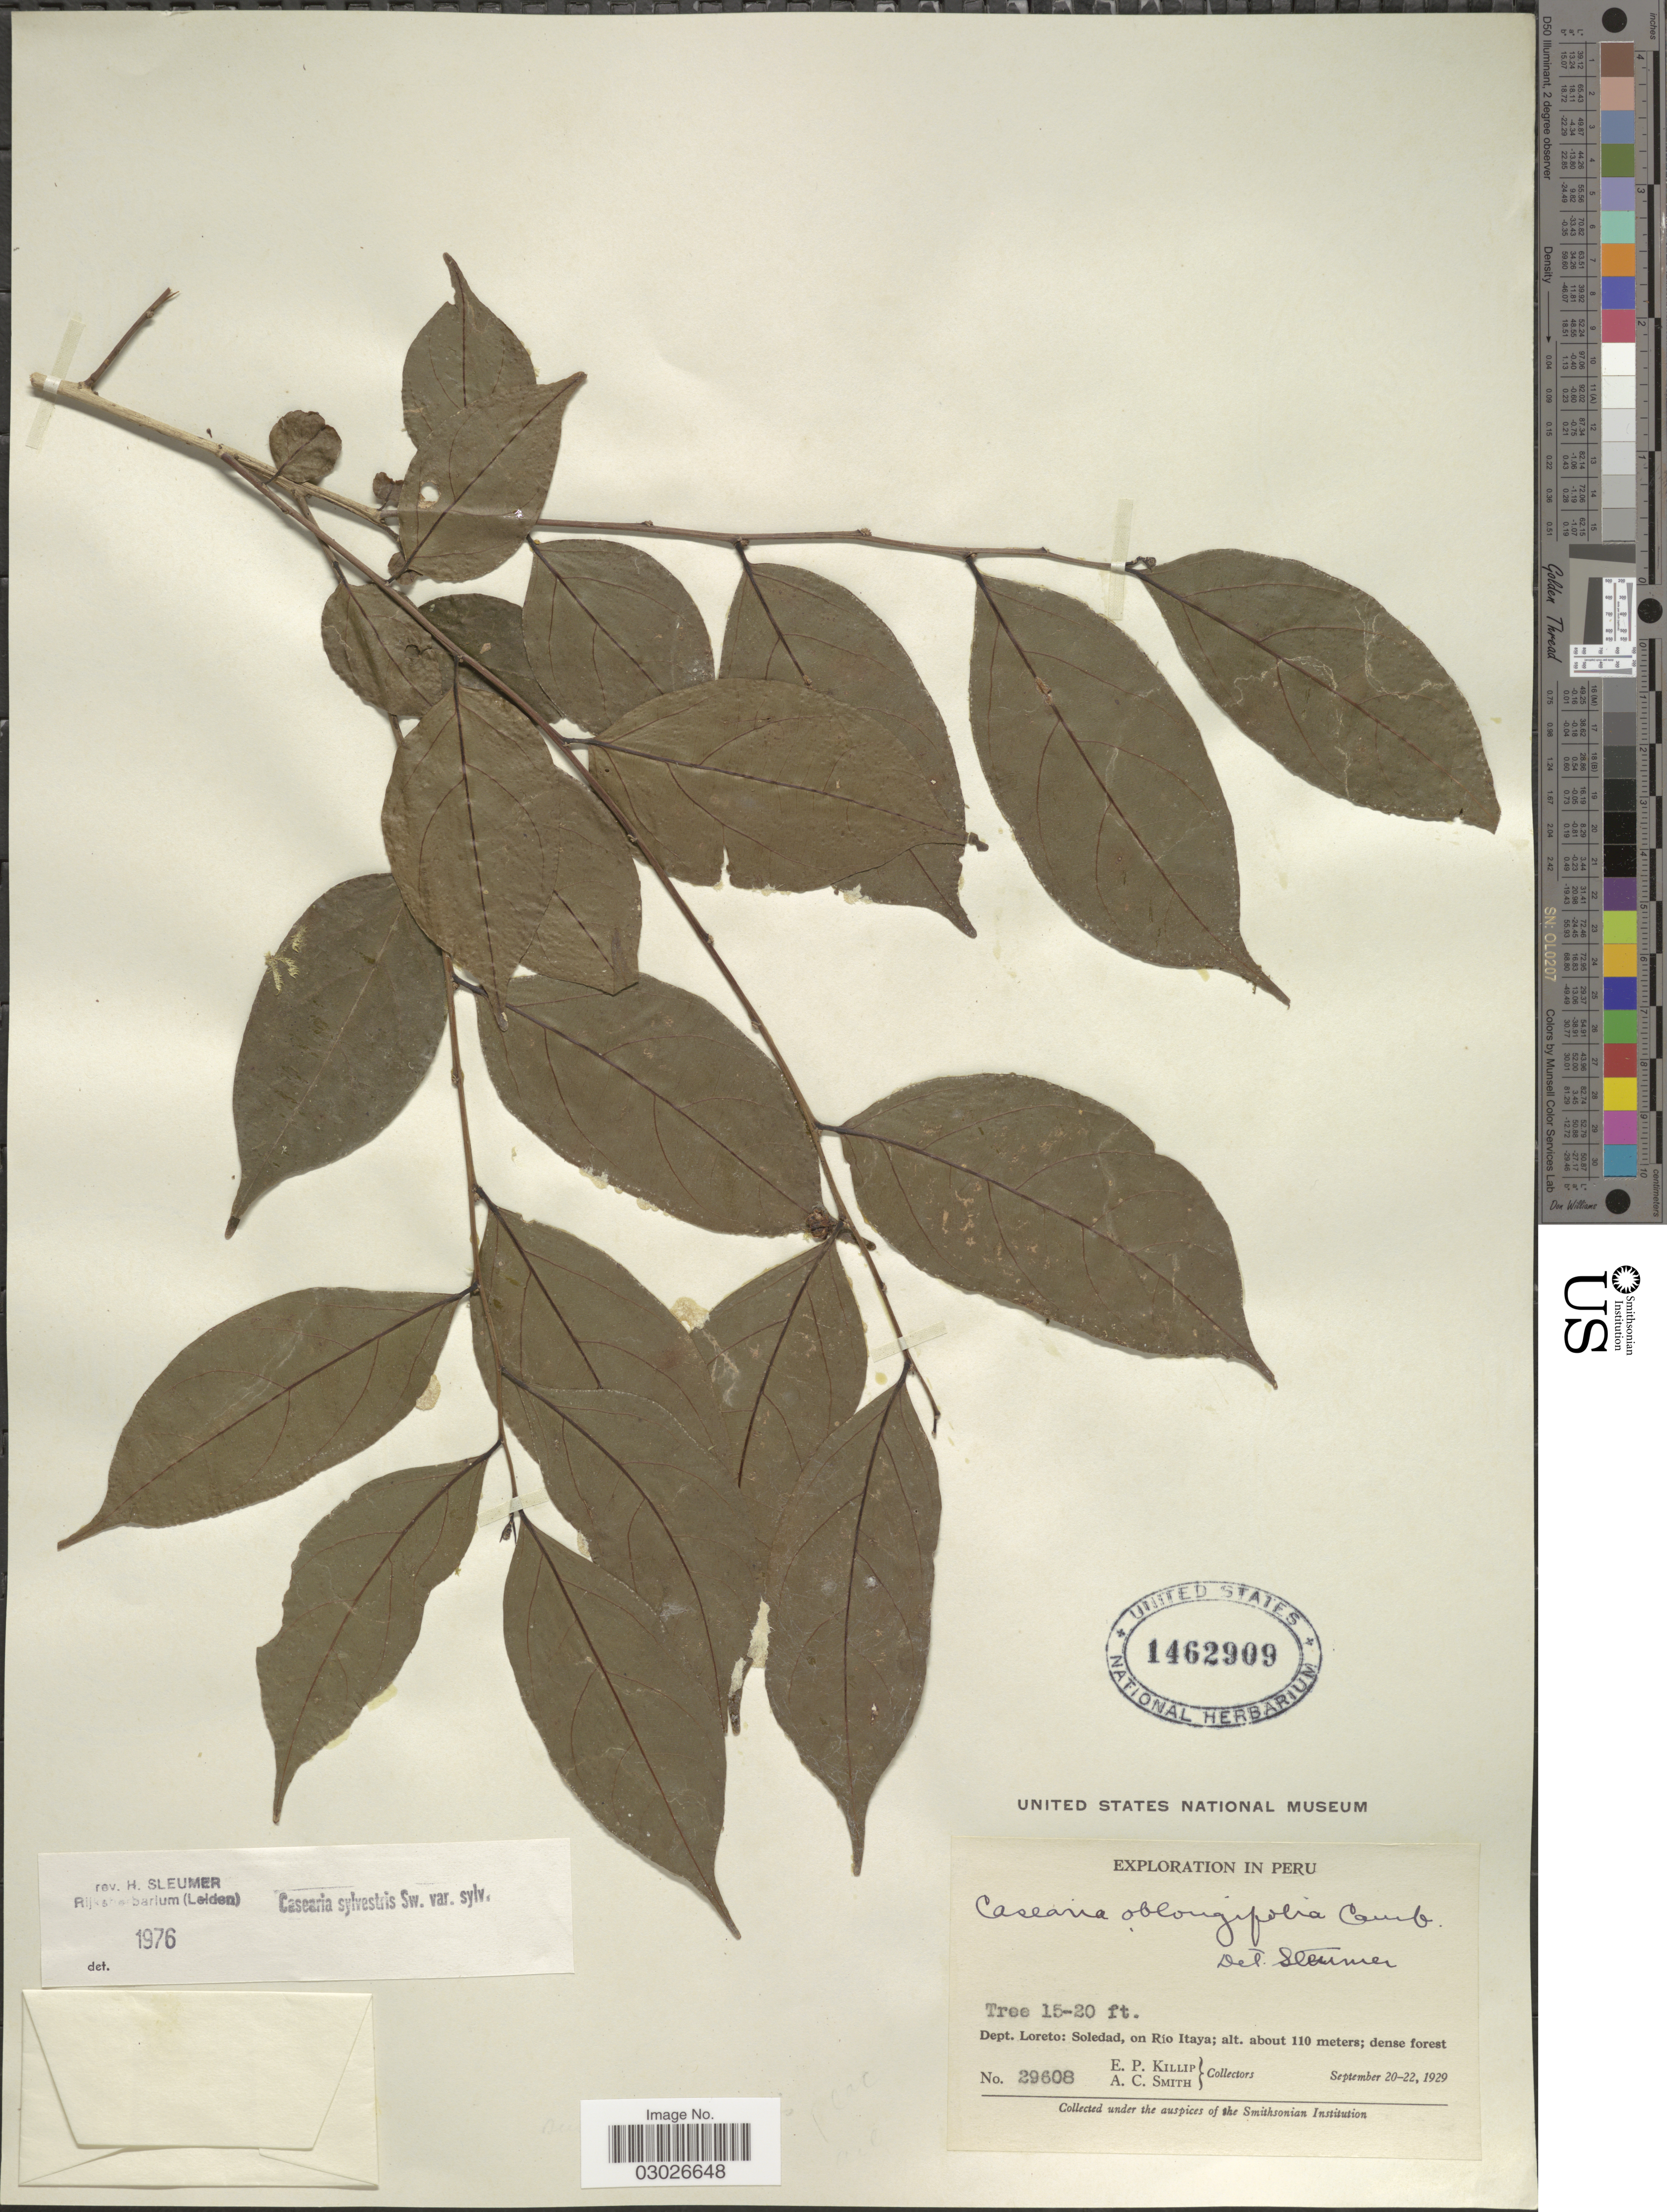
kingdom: Plantae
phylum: Tracheophyta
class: Magnoliopsida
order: Malpighiales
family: Salicaceae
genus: Casearia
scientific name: Casearia sylvestris var. sylvestris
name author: Sw.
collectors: E. P. Killip & A. C. Smith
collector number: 29608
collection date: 1929-09-20/1929-09-22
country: Peru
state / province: Loreto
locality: Dept. Loreto: Soledad, on Río Itaya.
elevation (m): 110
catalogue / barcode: US 1462909